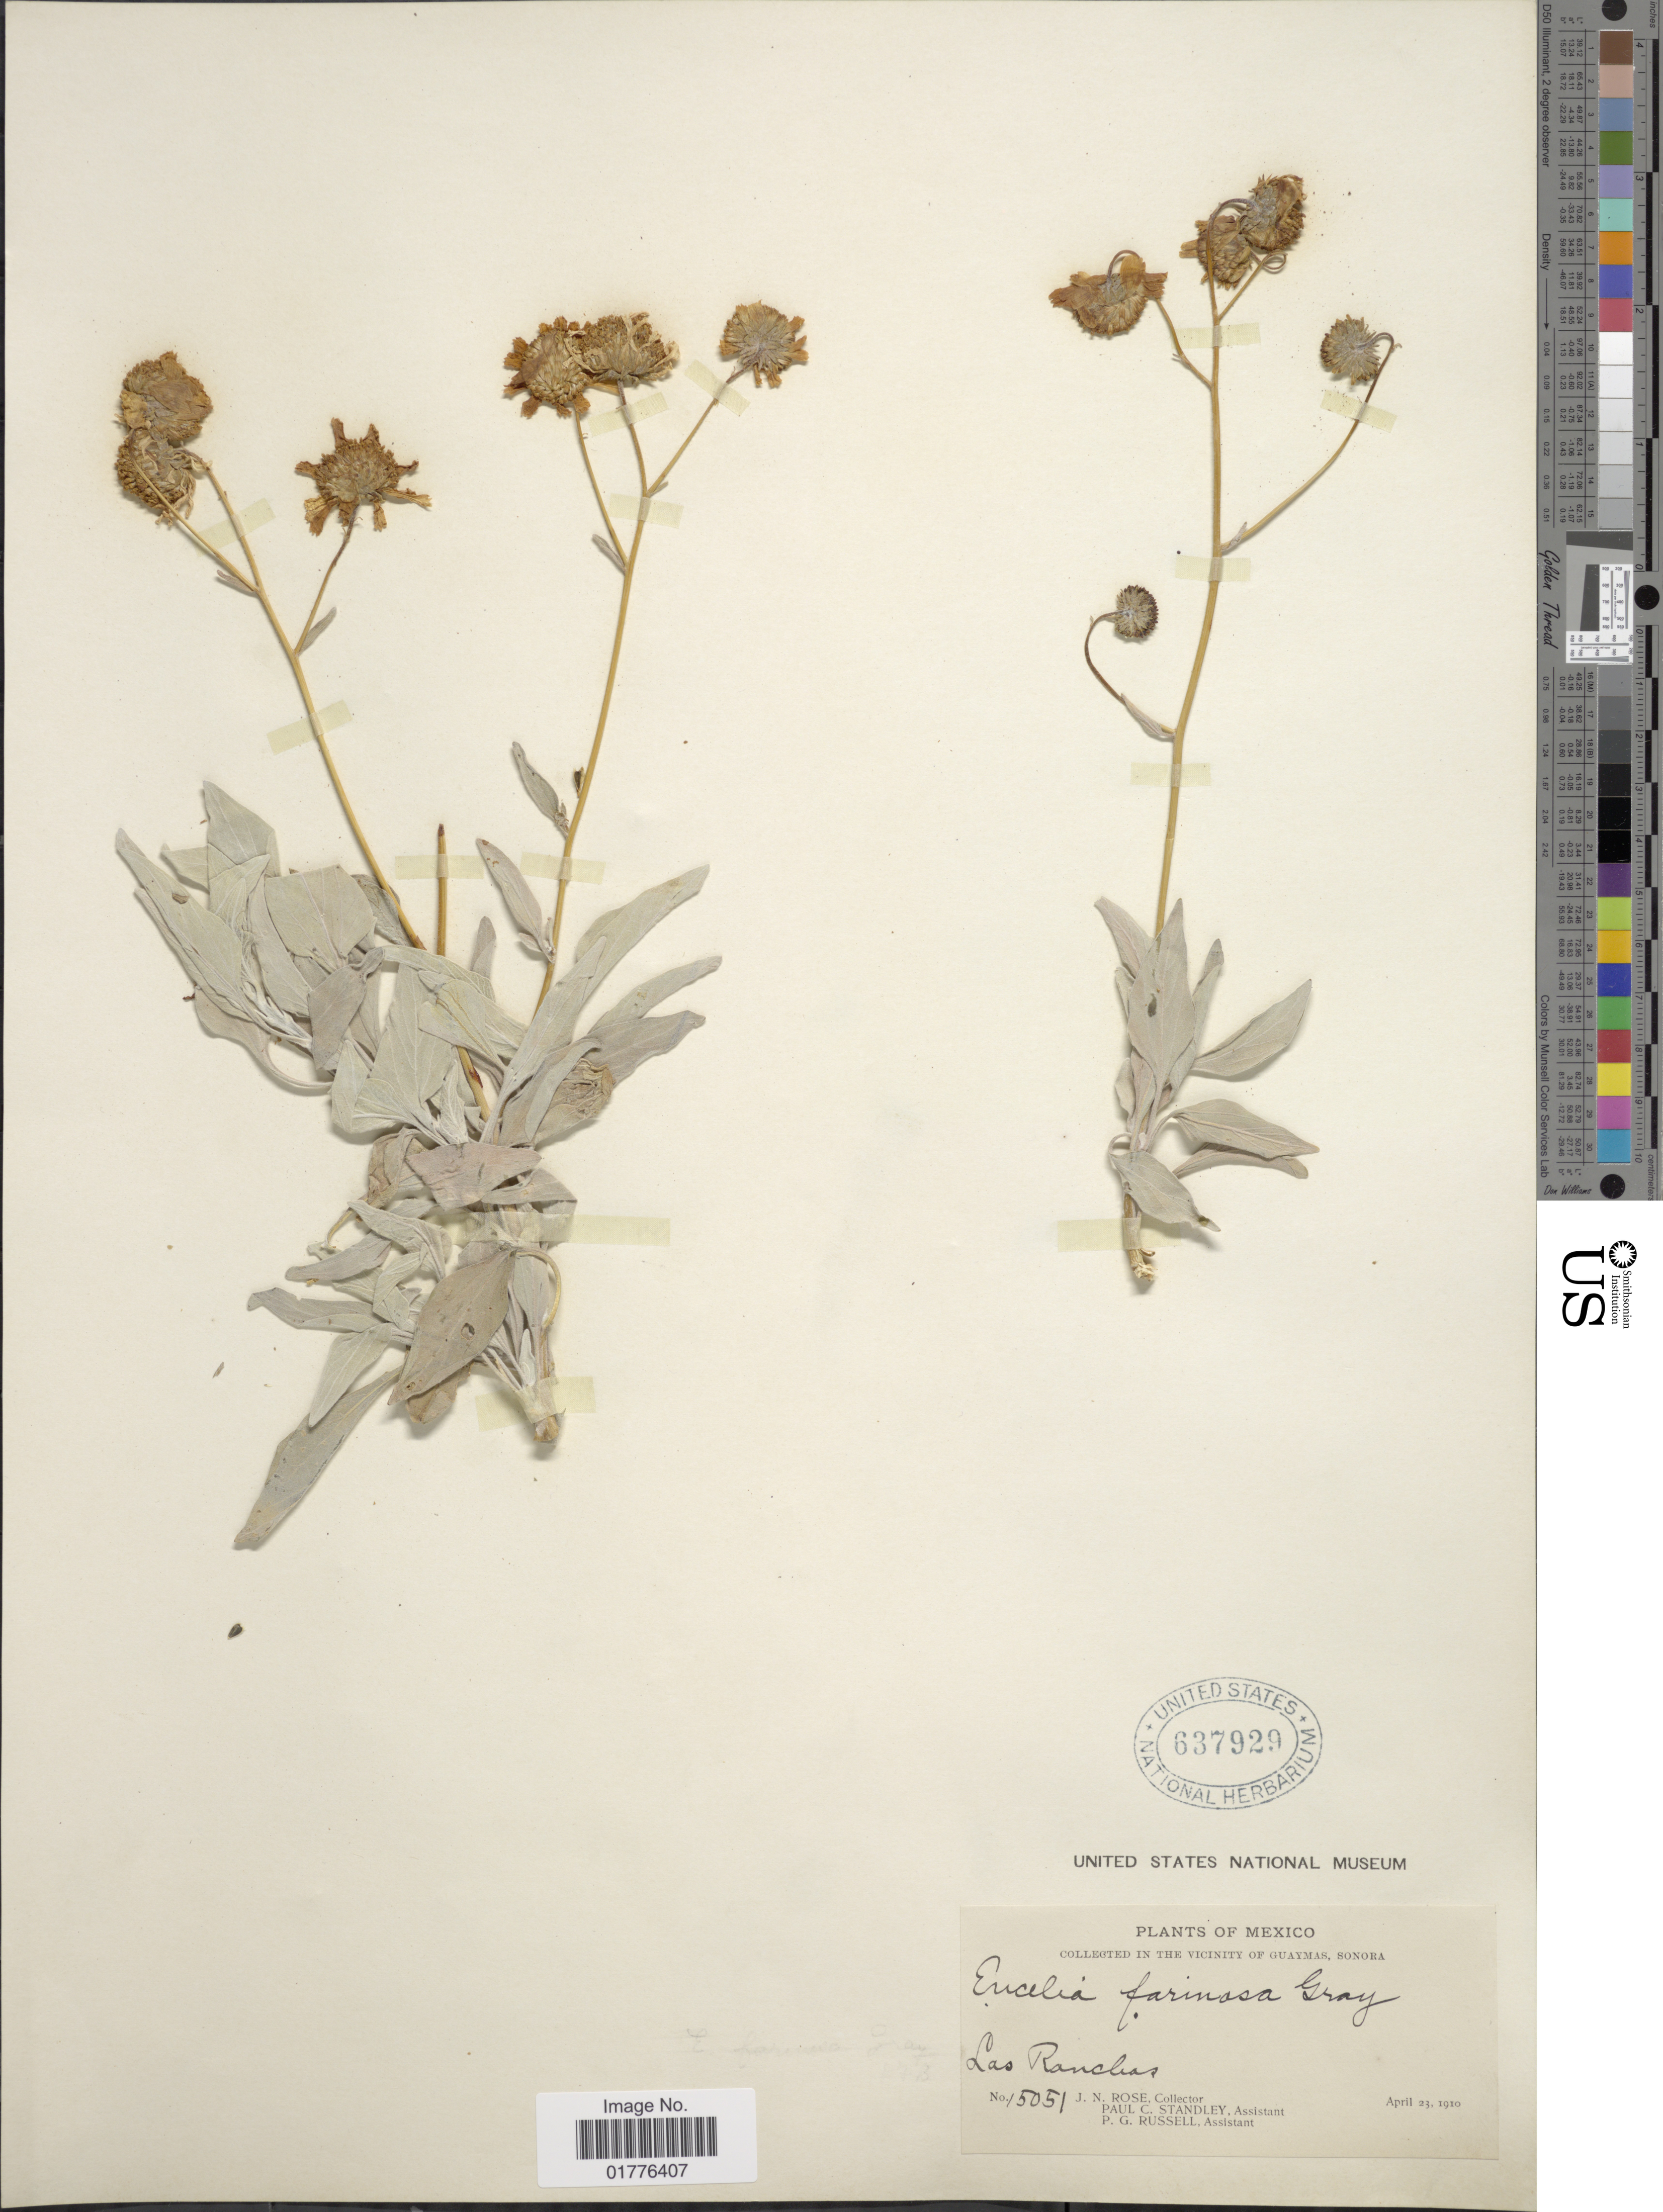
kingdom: Plantae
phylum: Tracheophyta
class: Magnoliopsida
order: Asterales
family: Asteraceae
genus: Encelia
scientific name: Encelia farinosa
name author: A. Gray ex Torr. in Emory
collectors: J. N. Rose, P. C. Standley & P. G. Russell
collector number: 15051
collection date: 1910-02-23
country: Mexico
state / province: Sonora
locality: In the vicinity of Guaymas, Las Ranchas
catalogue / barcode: US 637929